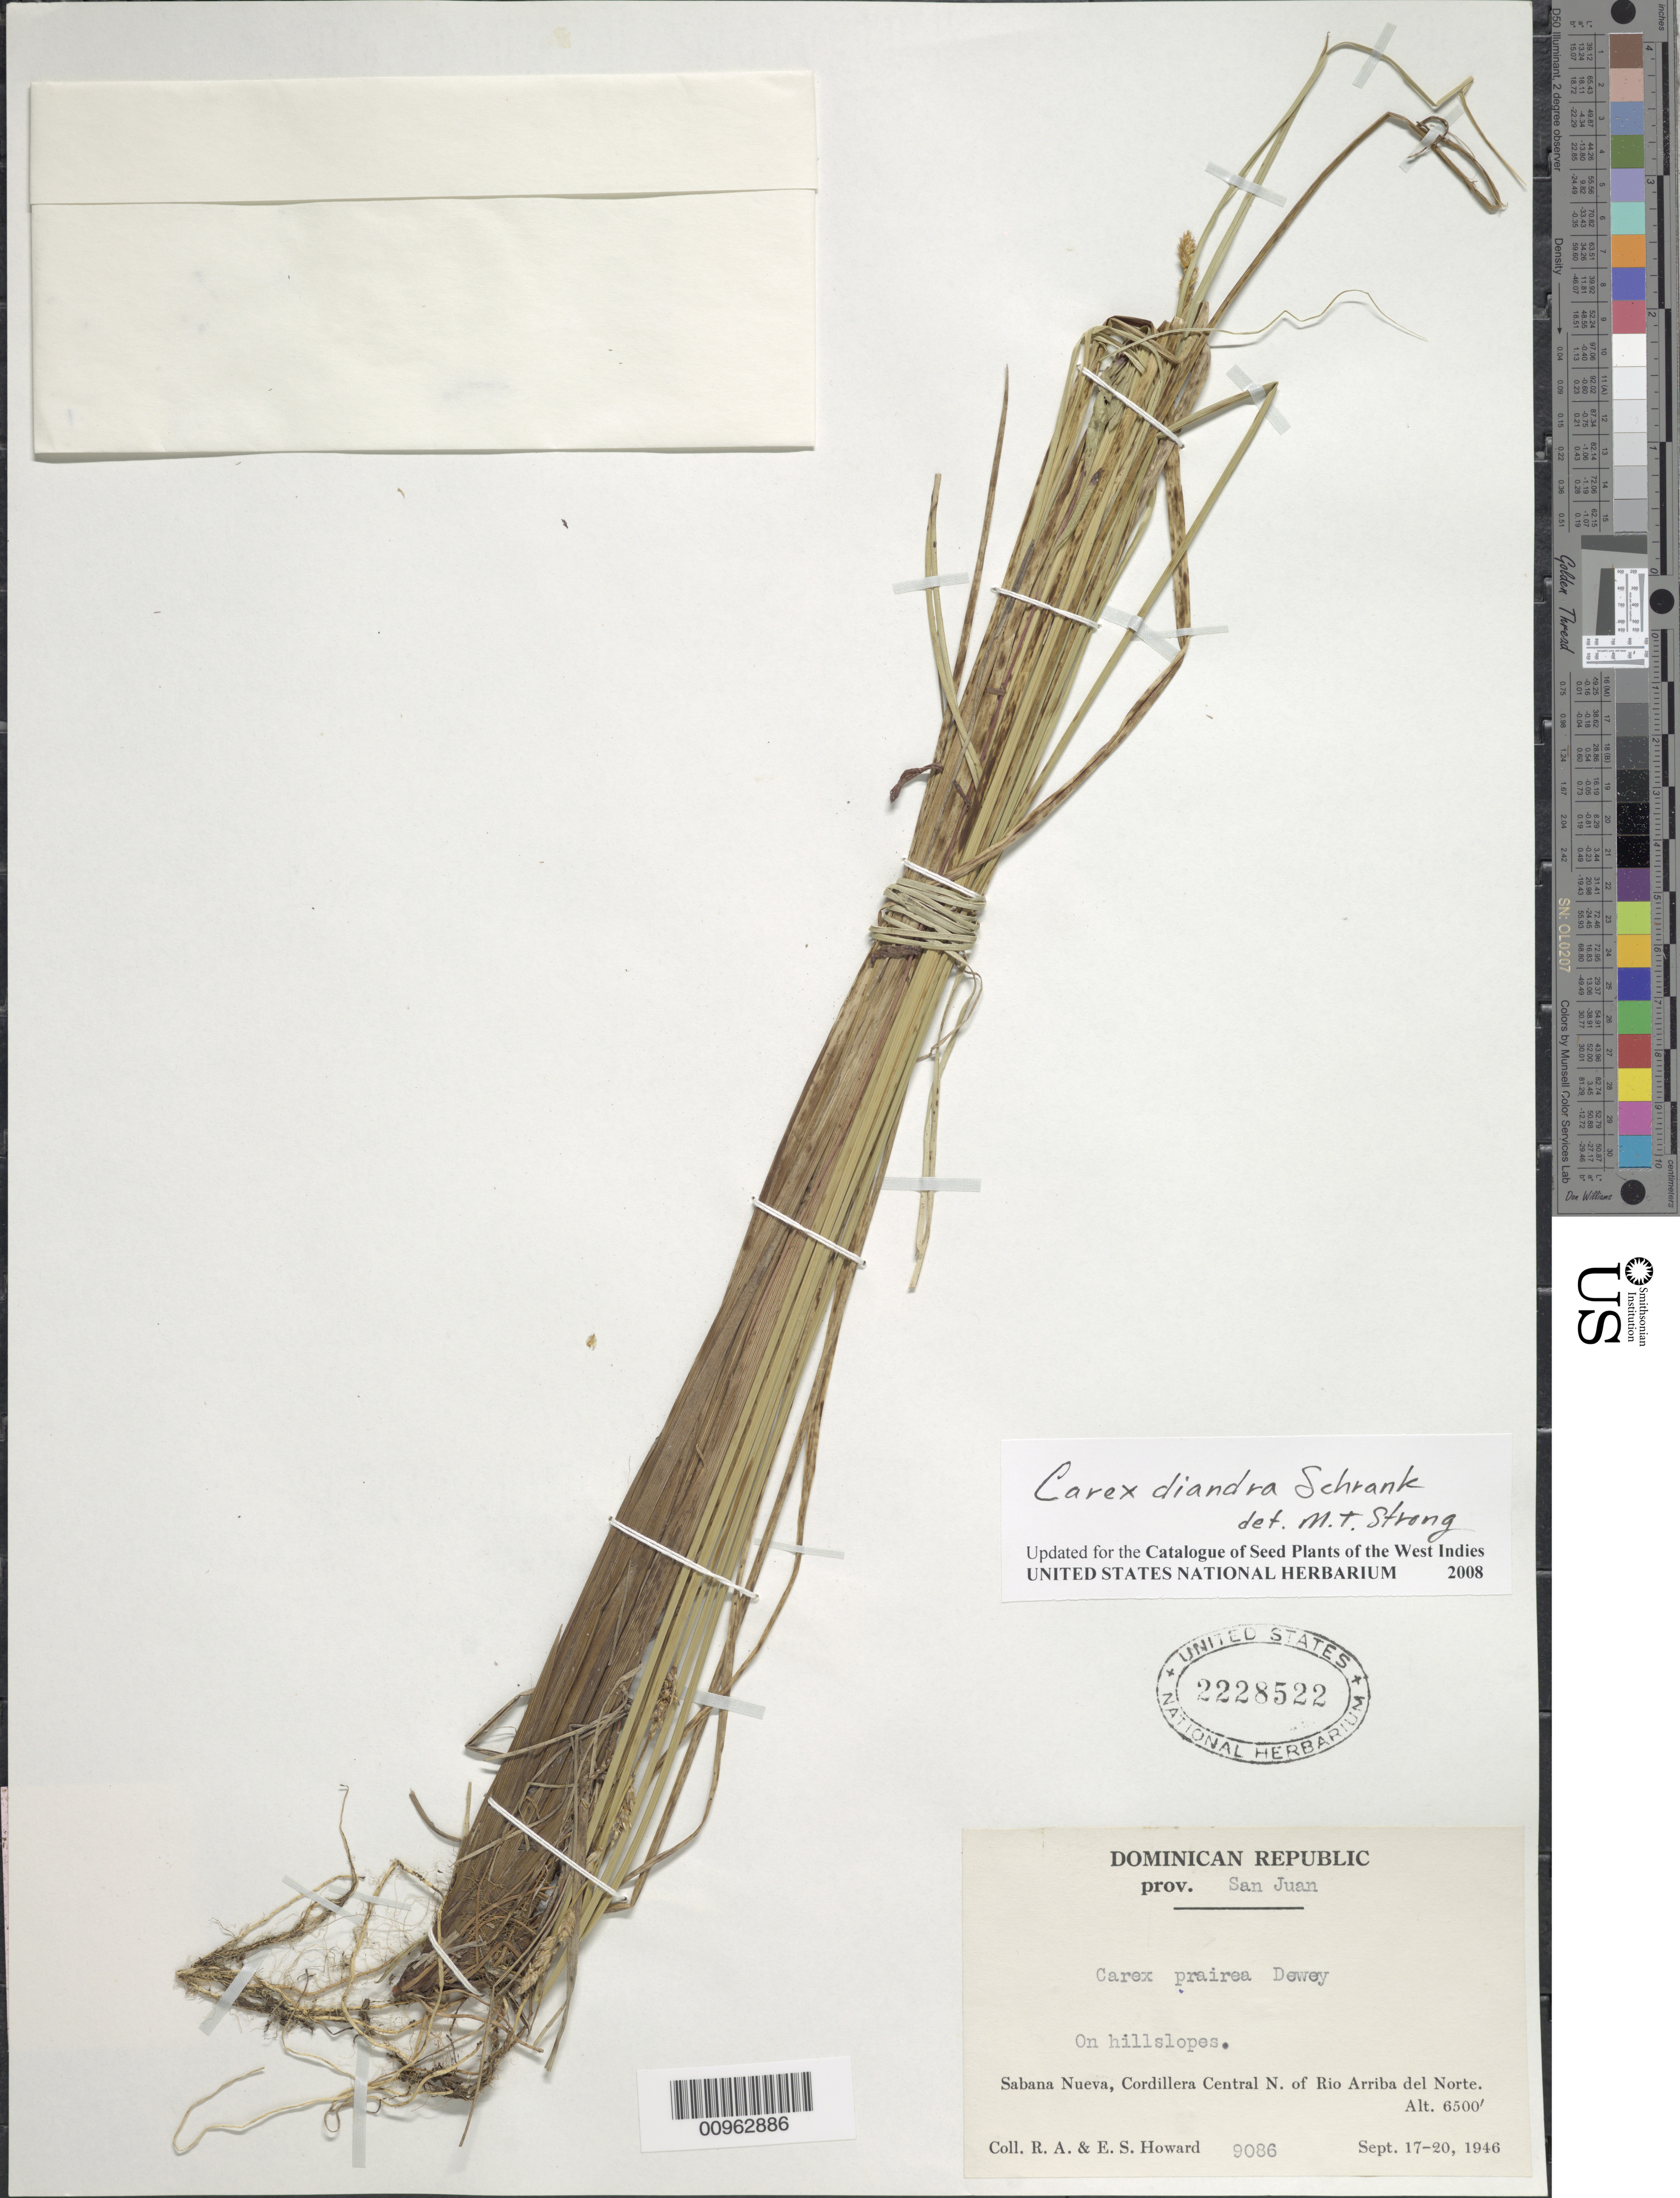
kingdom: Plantae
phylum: Tracheophyta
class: Liliopsida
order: Poales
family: Cyperaceae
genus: Carex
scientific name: Carex diandra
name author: Schrank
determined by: Strong, M. T., (US), Smithsonian Institution - National Museum of Natural History (UNITED STATES)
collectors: R. A. Howard & E. S. Howard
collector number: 9086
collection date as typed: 17 Sep 1946 to 20 Sep 1946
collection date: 1946-09-17/1946-09-20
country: Dominican Republic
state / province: San Juan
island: Hispaniola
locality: Sabana Nueva, Cordillera Central N. of Rio Arriba del Norte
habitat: On hillslopes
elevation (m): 6500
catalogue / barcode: US 2228522